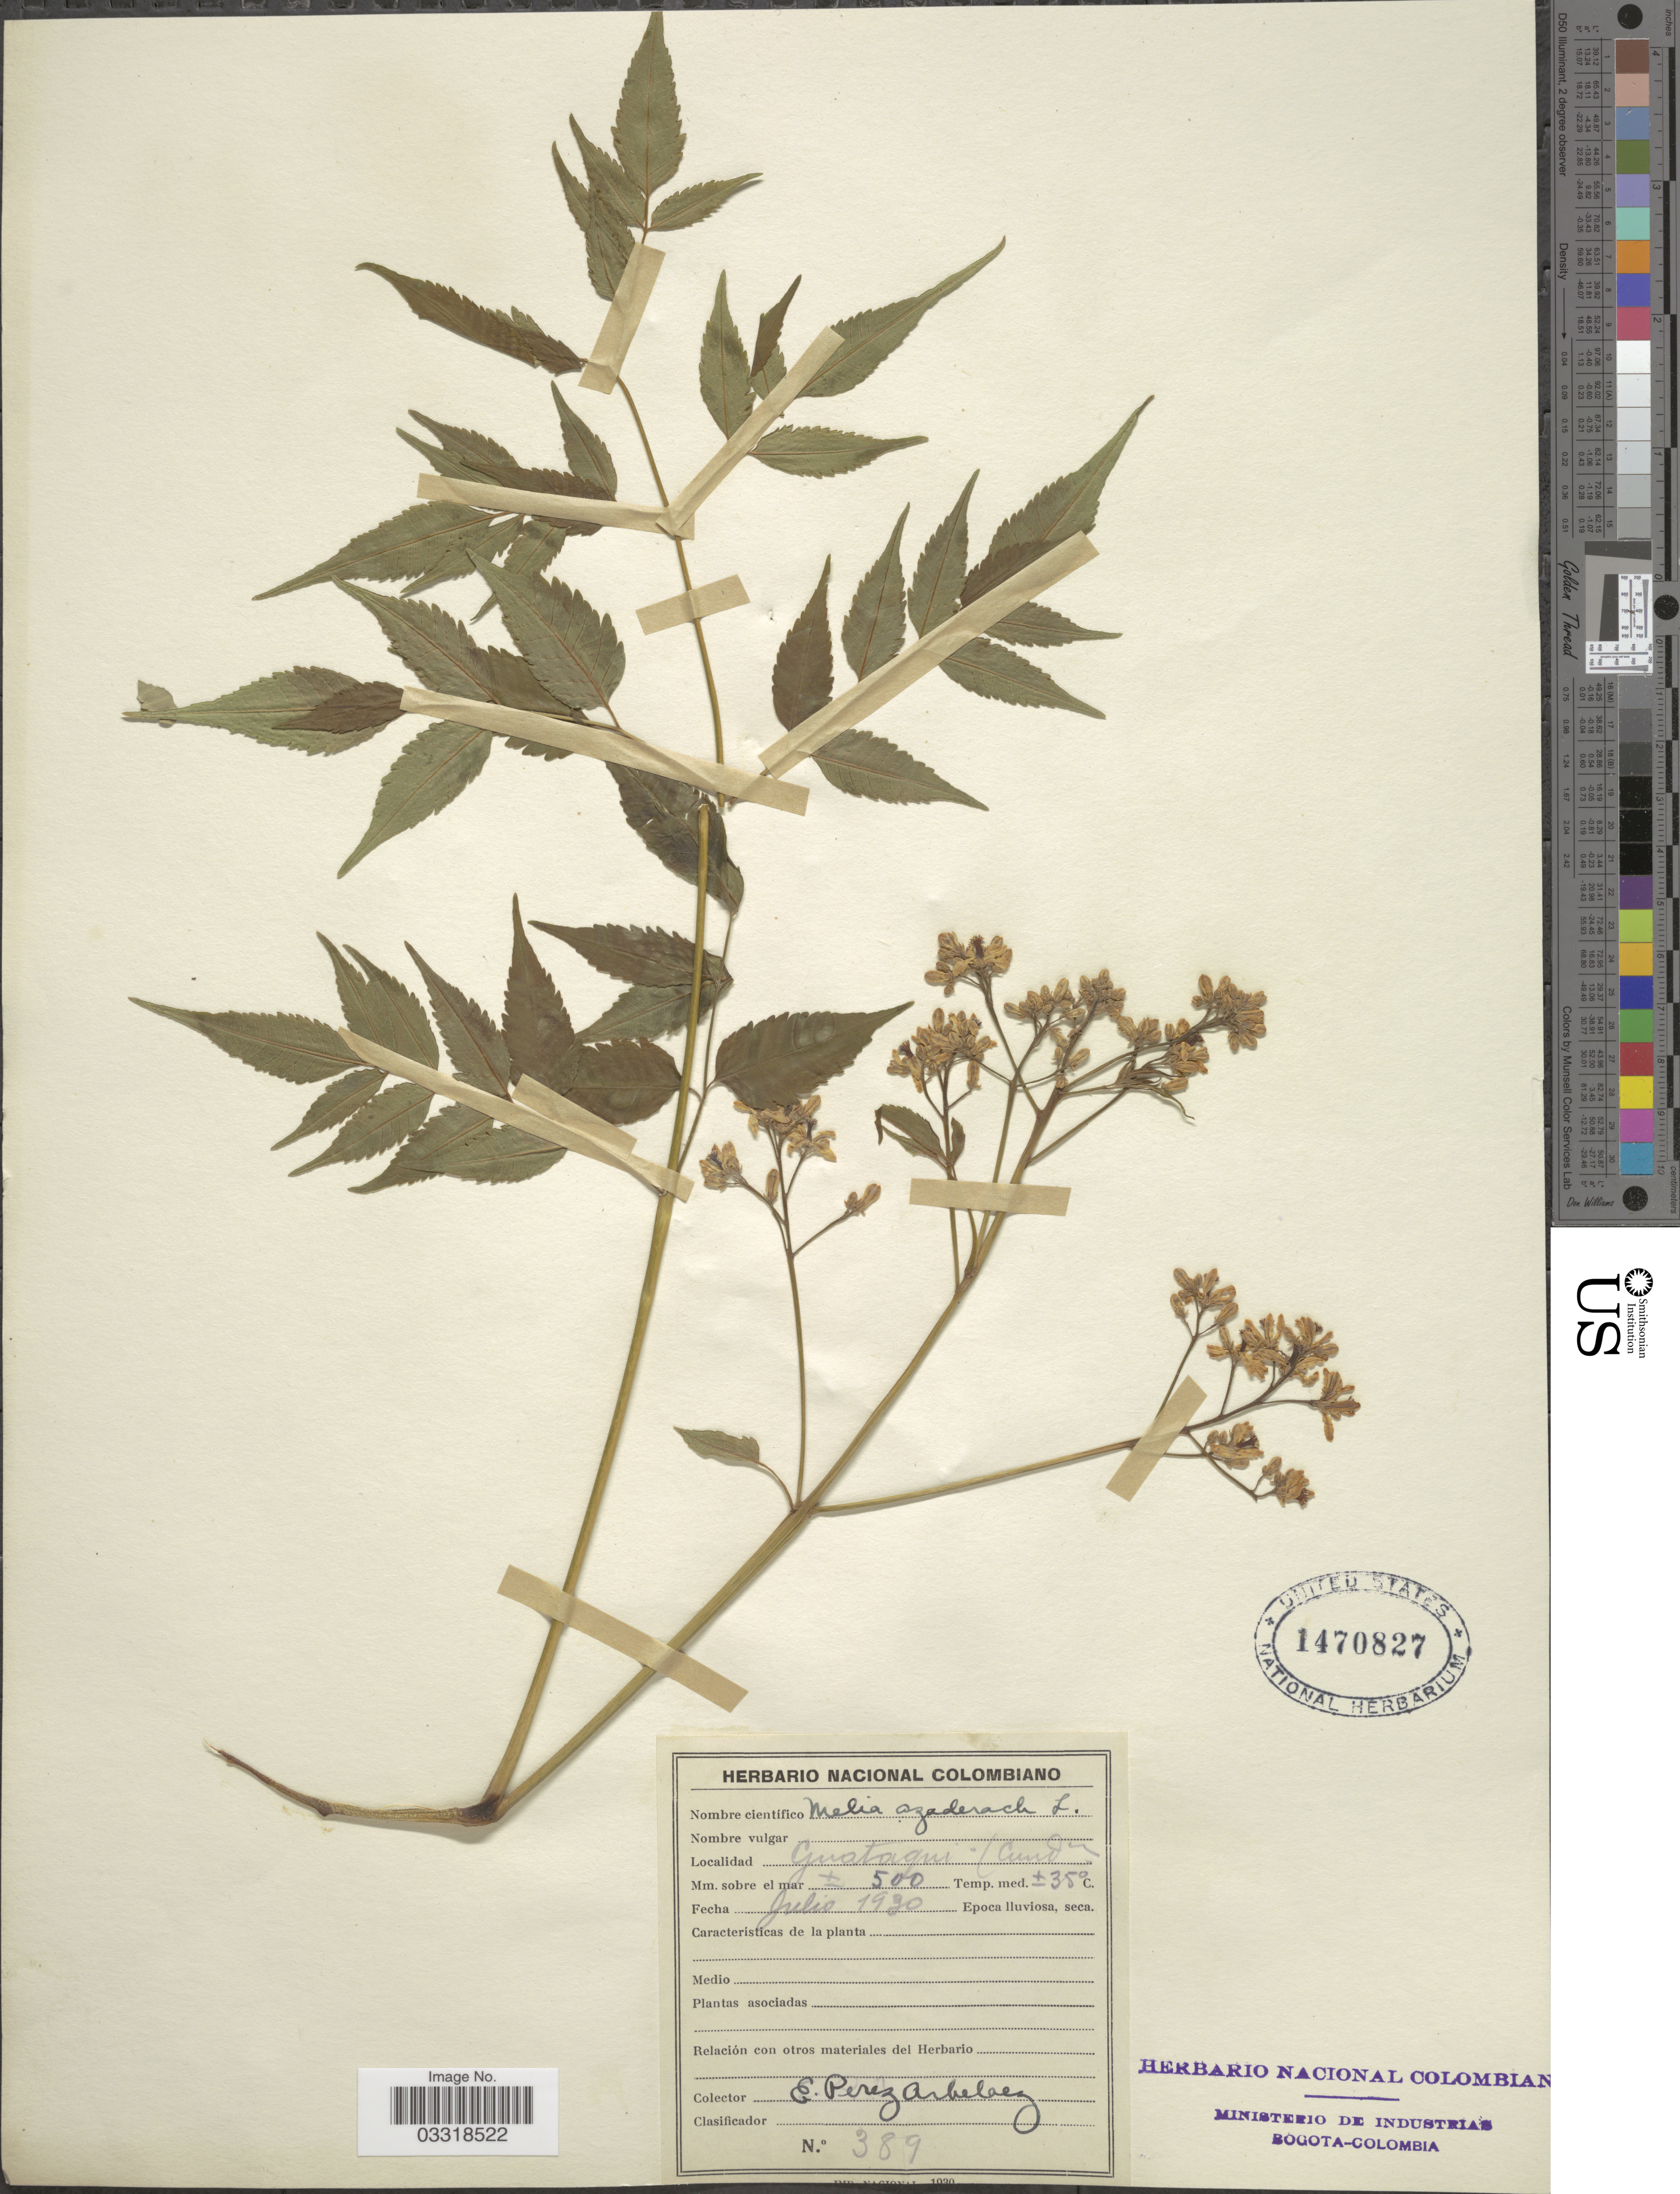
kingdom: Plantae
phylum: Tracheophyta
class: Magnoliopsida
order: Sapindales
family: Meliaceae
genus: Melia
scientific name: Melia azedarach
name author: L.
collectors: E. Pérez Arbeláez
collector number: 389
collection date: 1930-07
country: Colombia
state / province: Cundinamarca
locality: Guataqui - Cundina.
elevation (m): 500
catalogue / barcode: US 1470827